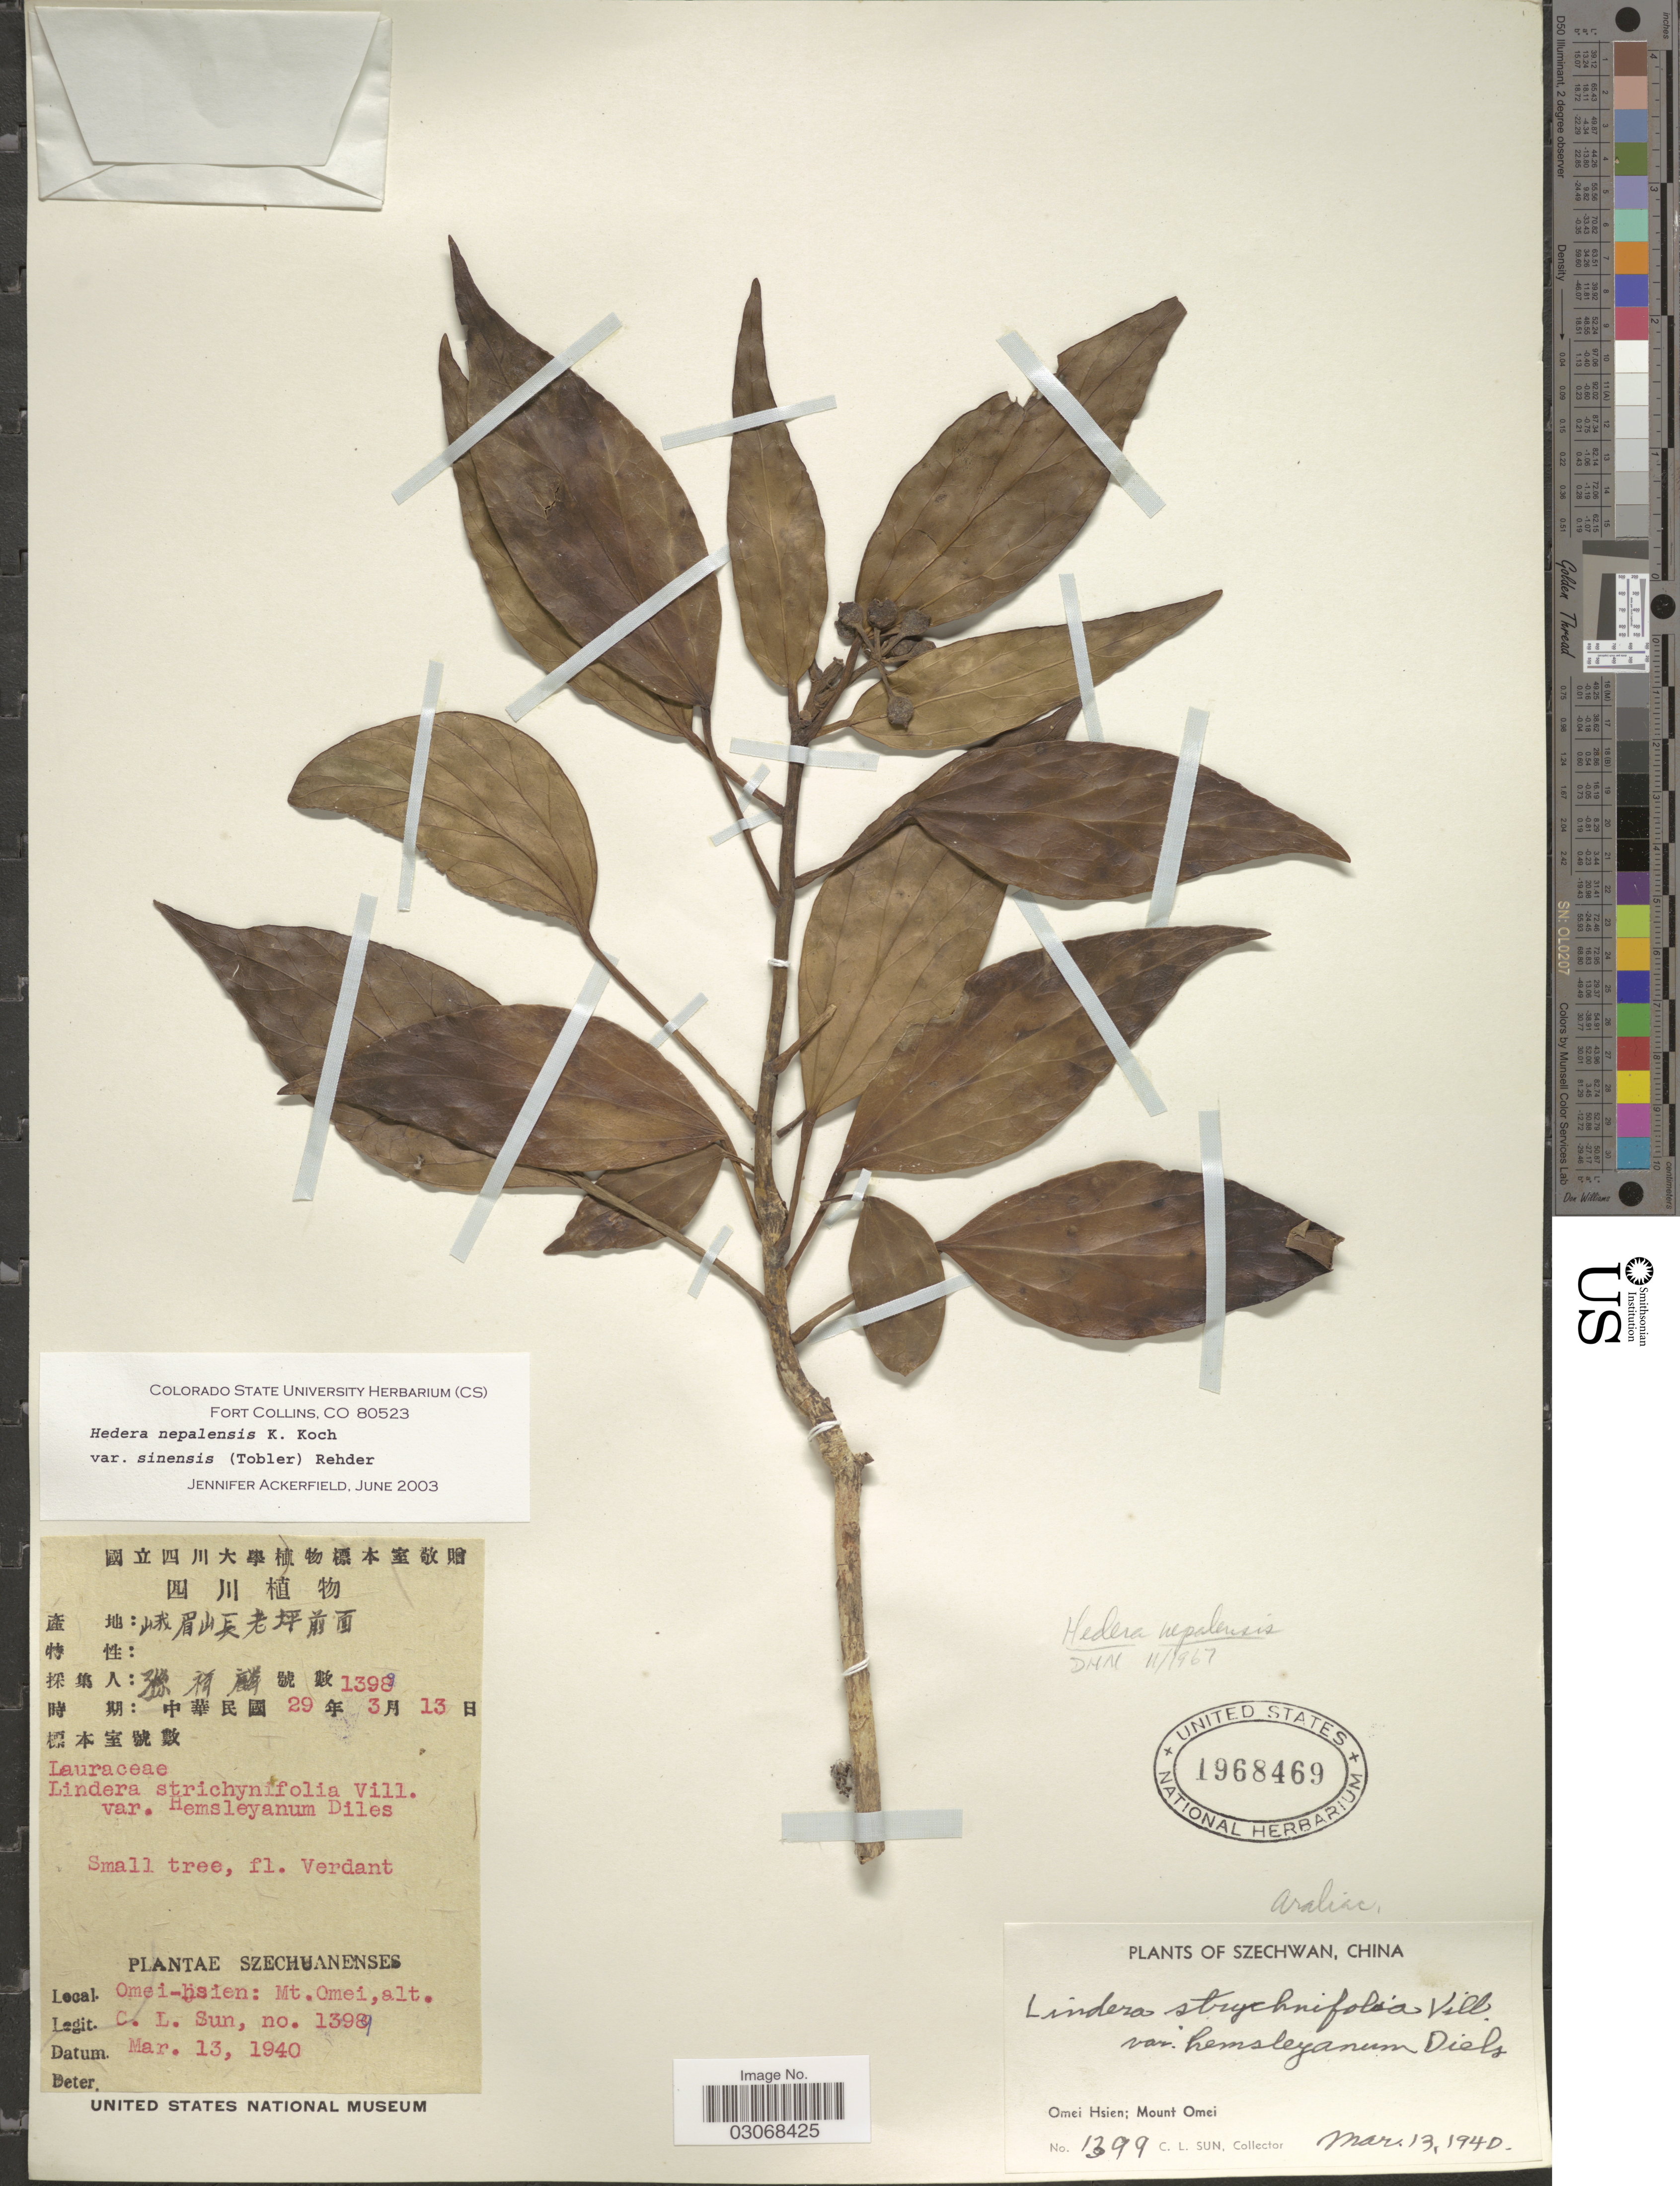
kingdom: Plantae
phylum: Tracheophyta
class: Magnoliopsida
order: Apiales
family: Araliaceae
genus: Hedera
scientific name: Hedera nepalensis var. sinensis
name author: (Tobler) Rehder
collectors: C. Sun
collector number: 1399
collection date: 1940-03-13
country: China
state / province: Sichuan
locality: Szechuan, China, Omei Hsien; Mount Omei.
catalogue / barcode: US 1968469